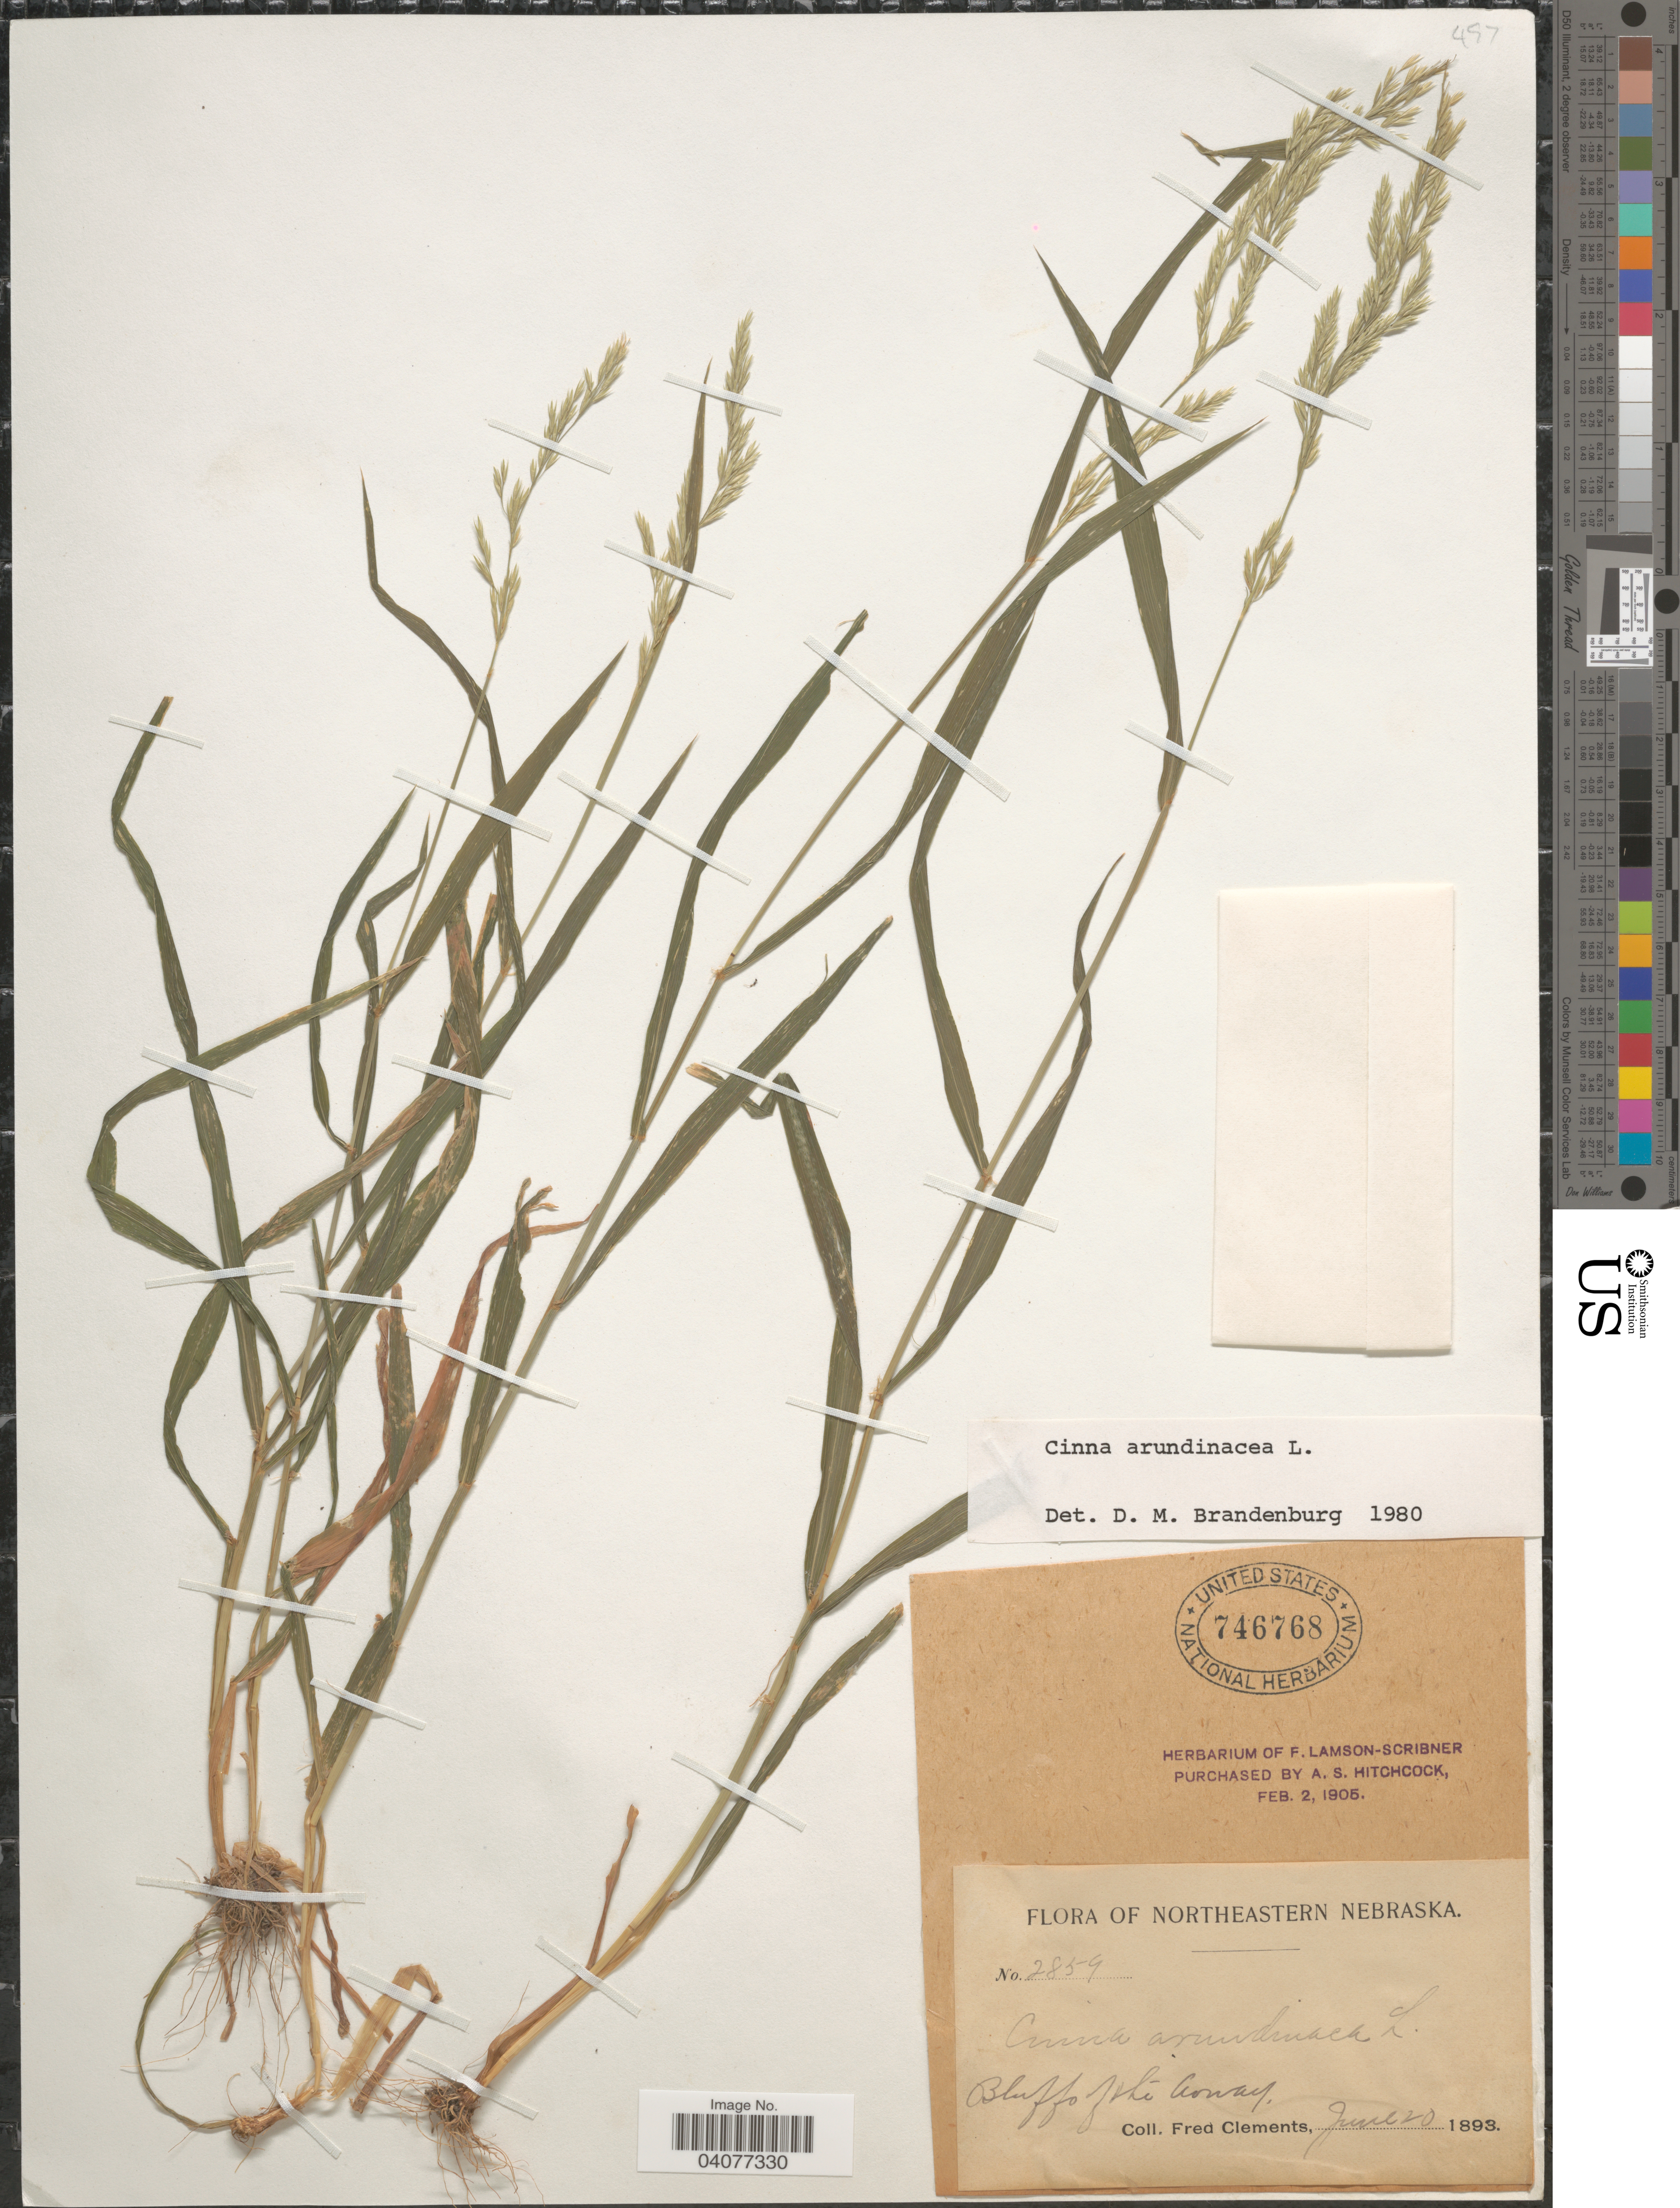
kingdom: Plantae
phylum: Tracheophyta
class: Liliopsida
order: Poales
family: Poaceae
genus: Cinna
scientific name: Cinna arundinacea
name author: L.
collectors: F. E. Clements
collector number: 2859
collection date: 1893-06-20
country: United States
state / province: Nebraska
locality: Northeastern Nebraska. Bluffs of Whiteway.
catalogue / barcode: US 746768